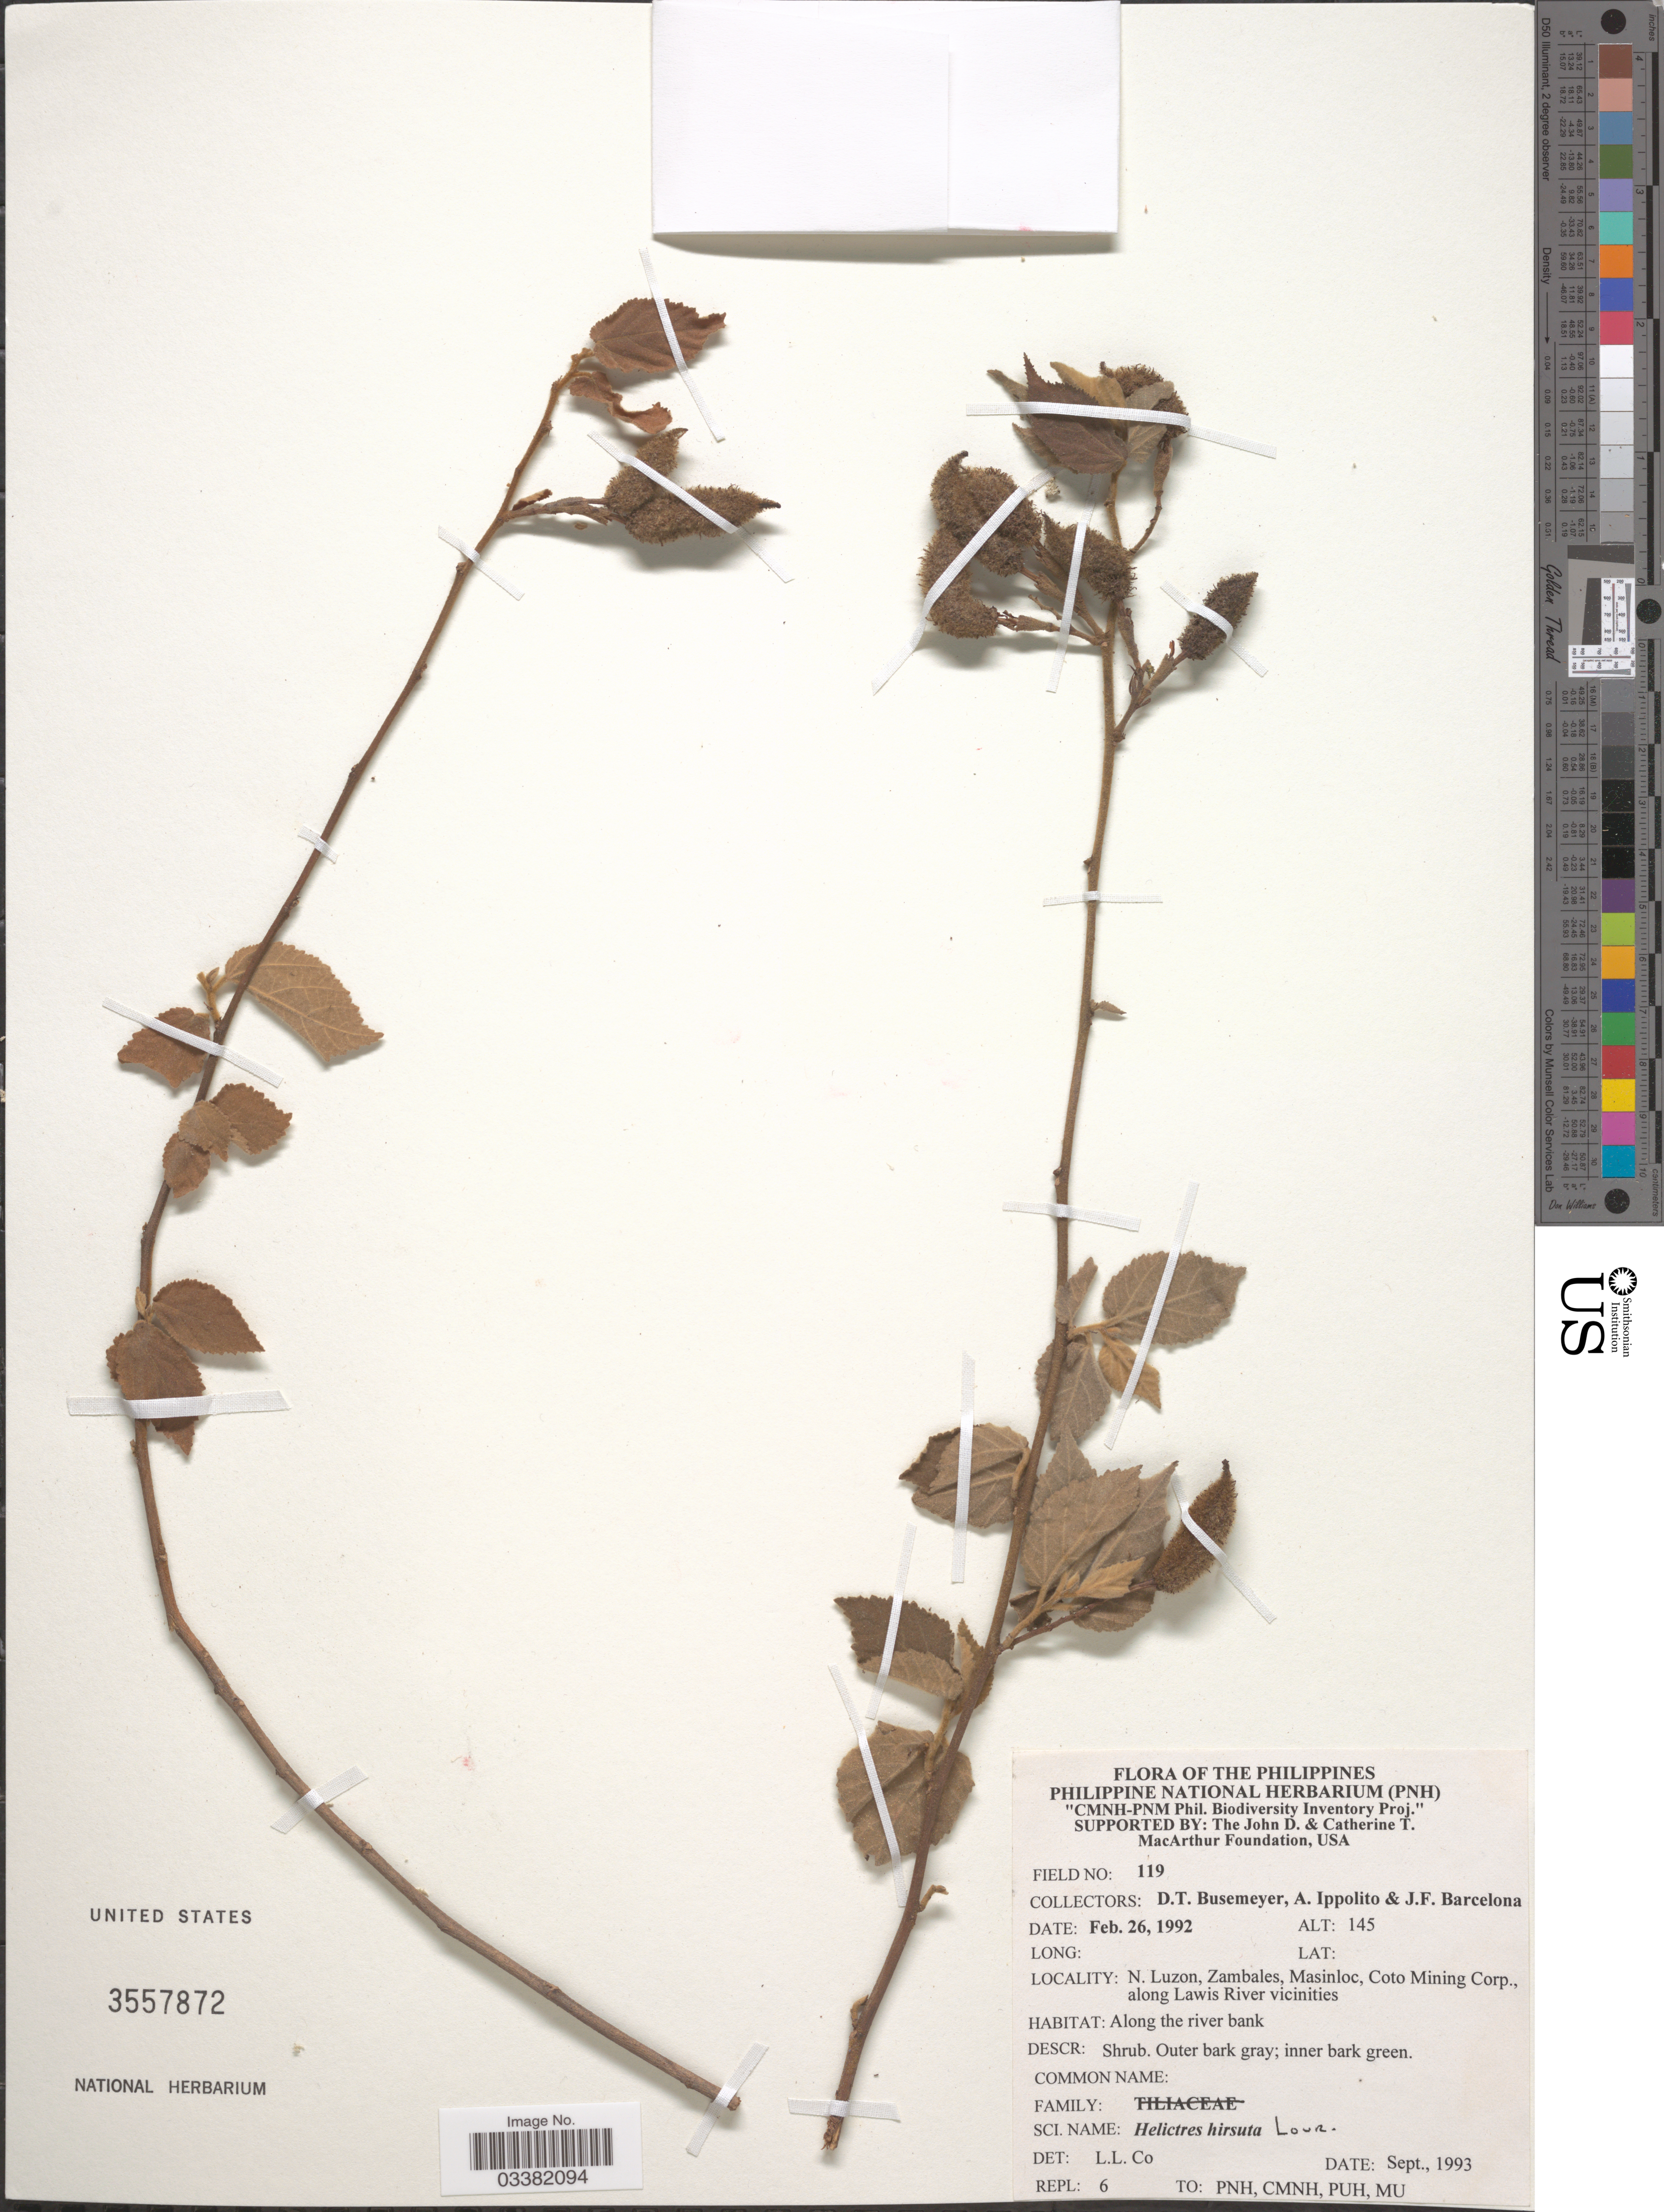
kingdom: Plantae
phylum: Tracheophyta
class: Magnoliopsida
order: Malvales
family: Malvaceae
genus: Helicteres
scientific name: Helicteres hirsuta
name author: Lour.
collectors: D. Busemeyer, A. Ippolito & J. F. Barcelona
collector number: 119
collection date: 1992-02-26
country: Philippines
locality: N. Luzon, Zambales, Masinloc, Coto Mining Corp., along Lawis River vicinities.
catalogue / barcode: US 3557872